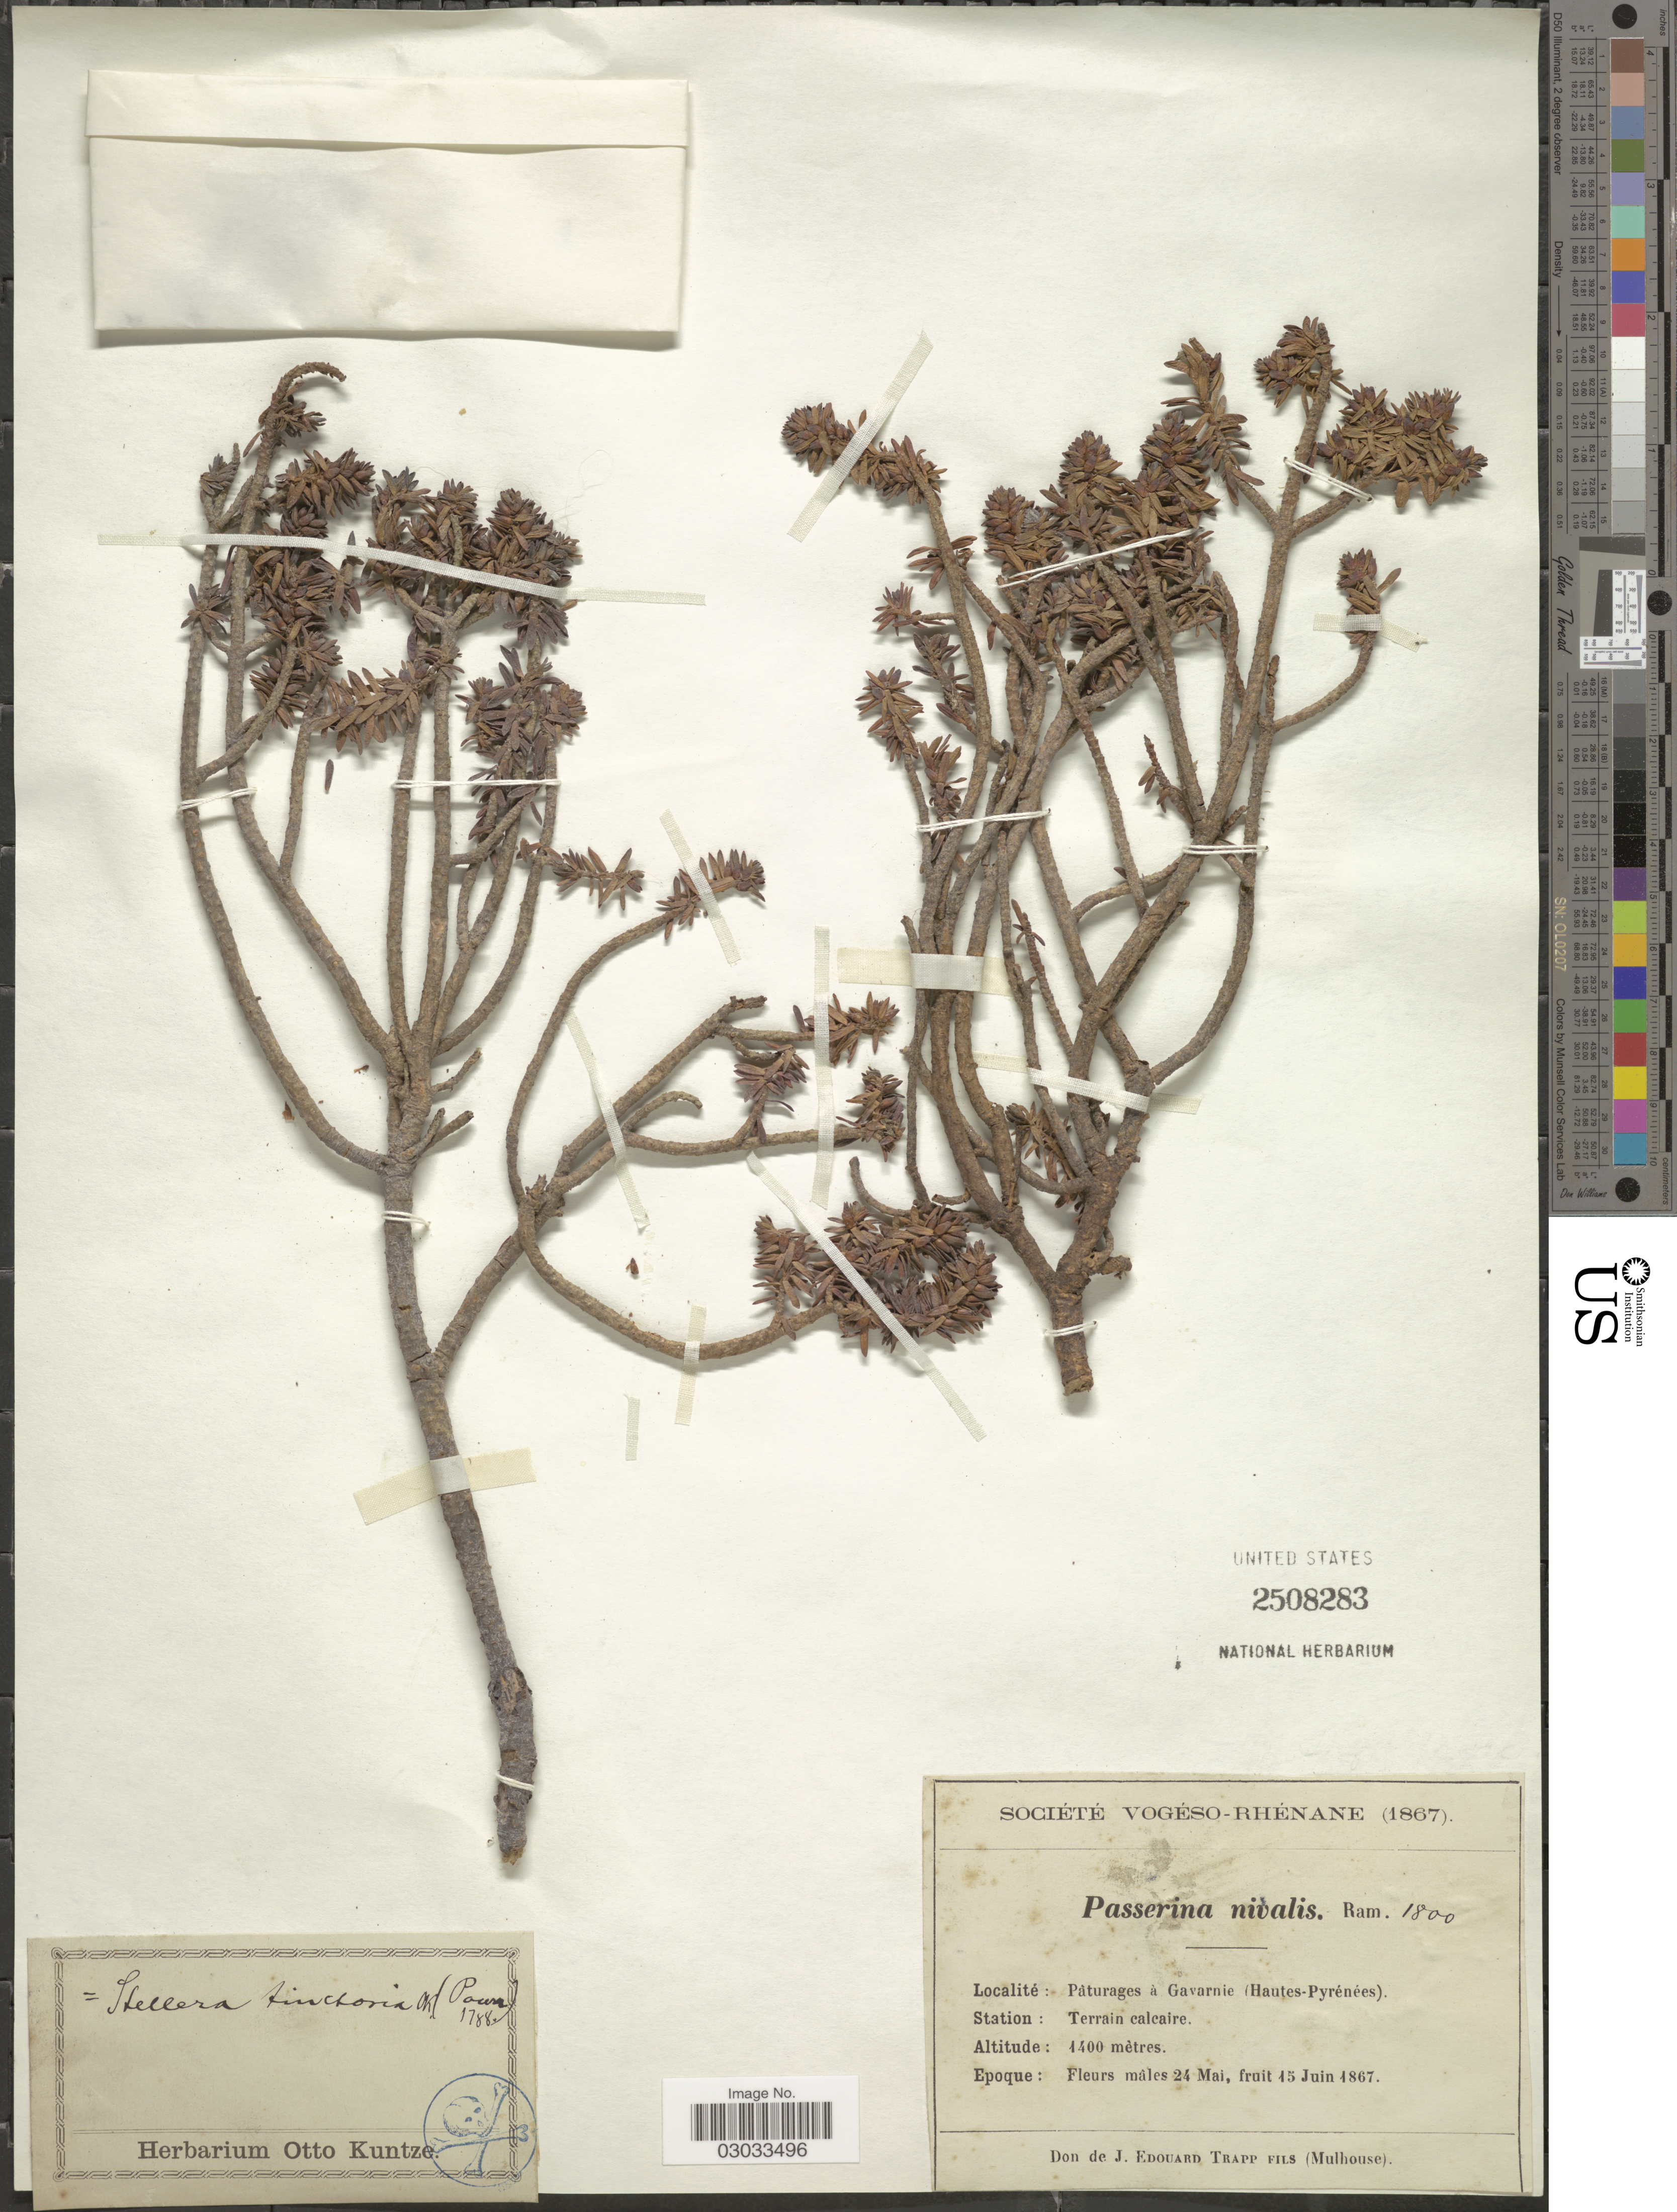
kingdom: Plantae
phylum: Tracheophyta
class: Magnoliopsida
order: Malvales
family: Thymelaeaceae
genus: Thymelaea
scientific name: Thymelaea tinctoria subsp. nivalis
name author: (Ramond) Kit Tan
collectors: ex herb. Otto Kuntze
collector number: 1800?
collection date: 1867-05-24/1867-06-15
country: France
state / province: Occitanie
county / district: Hautes-Pyrénées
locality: Pàturages à Gavarnie (Hautes-Pyrénées). Station: Terrain calcaire.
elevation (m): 1400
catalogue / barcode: US 2508283